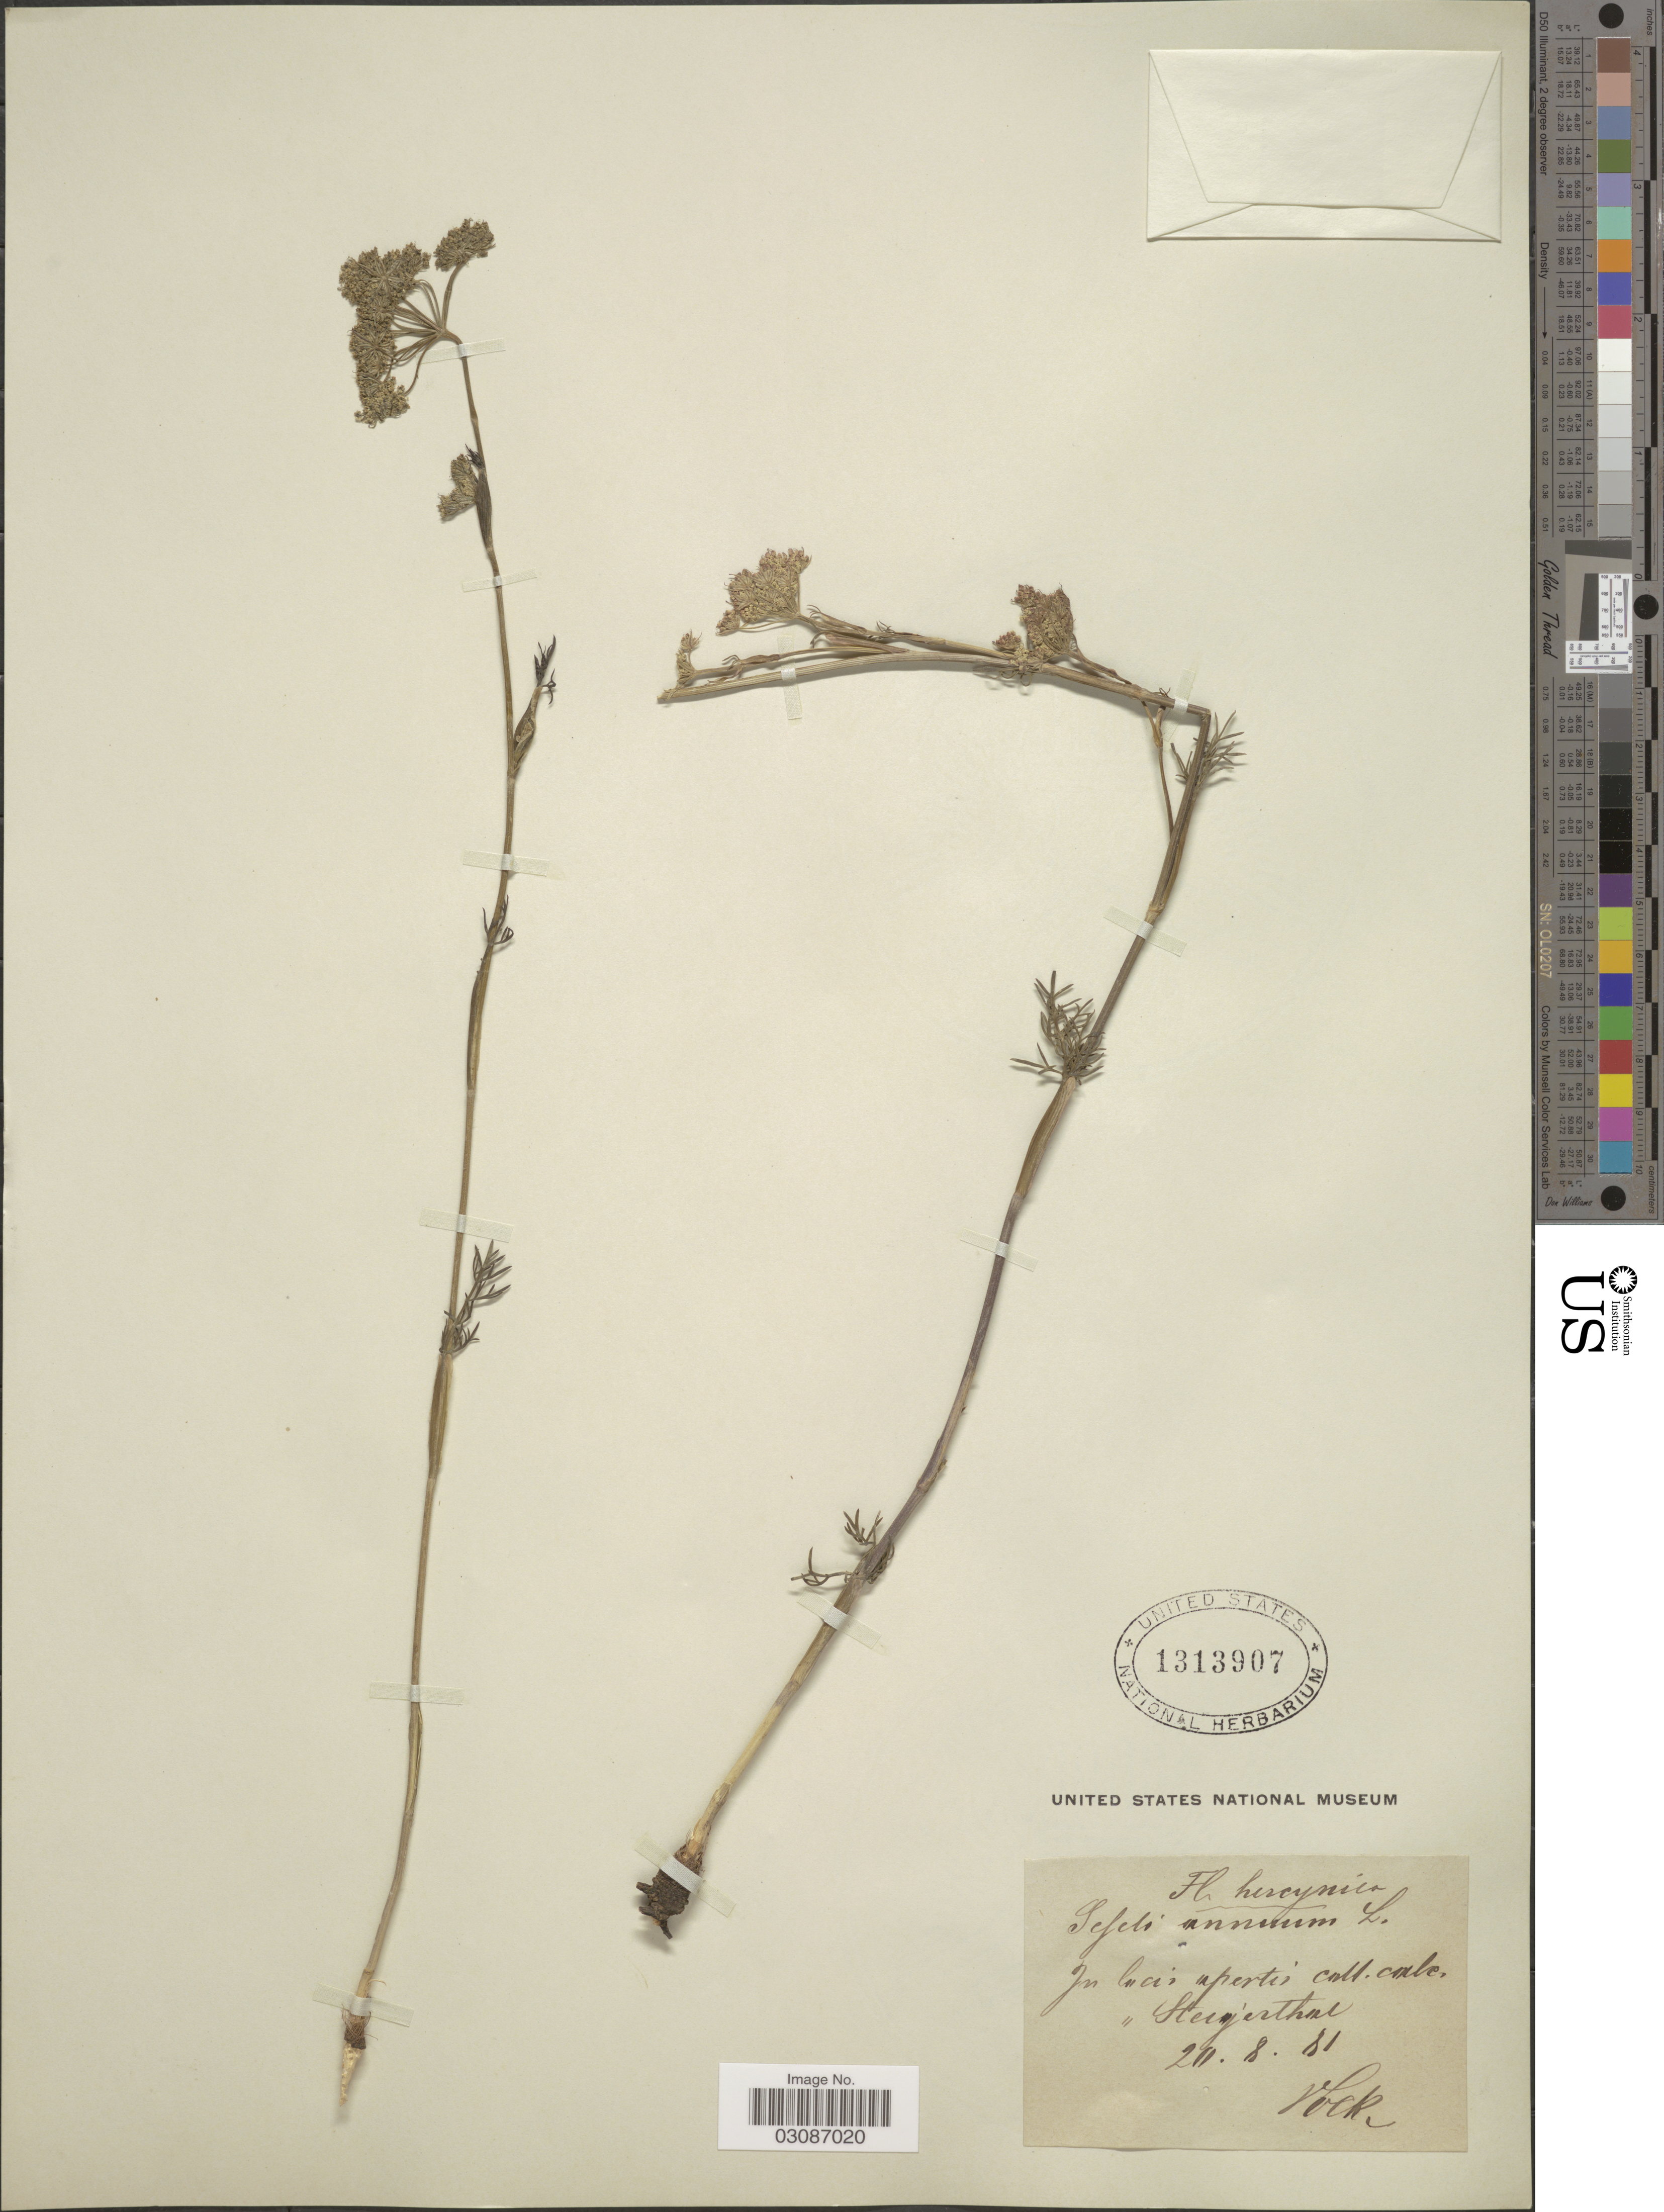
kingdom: Plantae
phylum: Tracheophyta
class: Magnoliopsida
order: Apiales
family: Apiaceae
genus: Seseli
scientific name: Seseli annuum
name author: L.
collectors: Vock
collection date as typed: Transcribed d/m/y: 20/8/81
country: Hungary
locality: Steigerthal.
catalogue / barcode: US 1313907